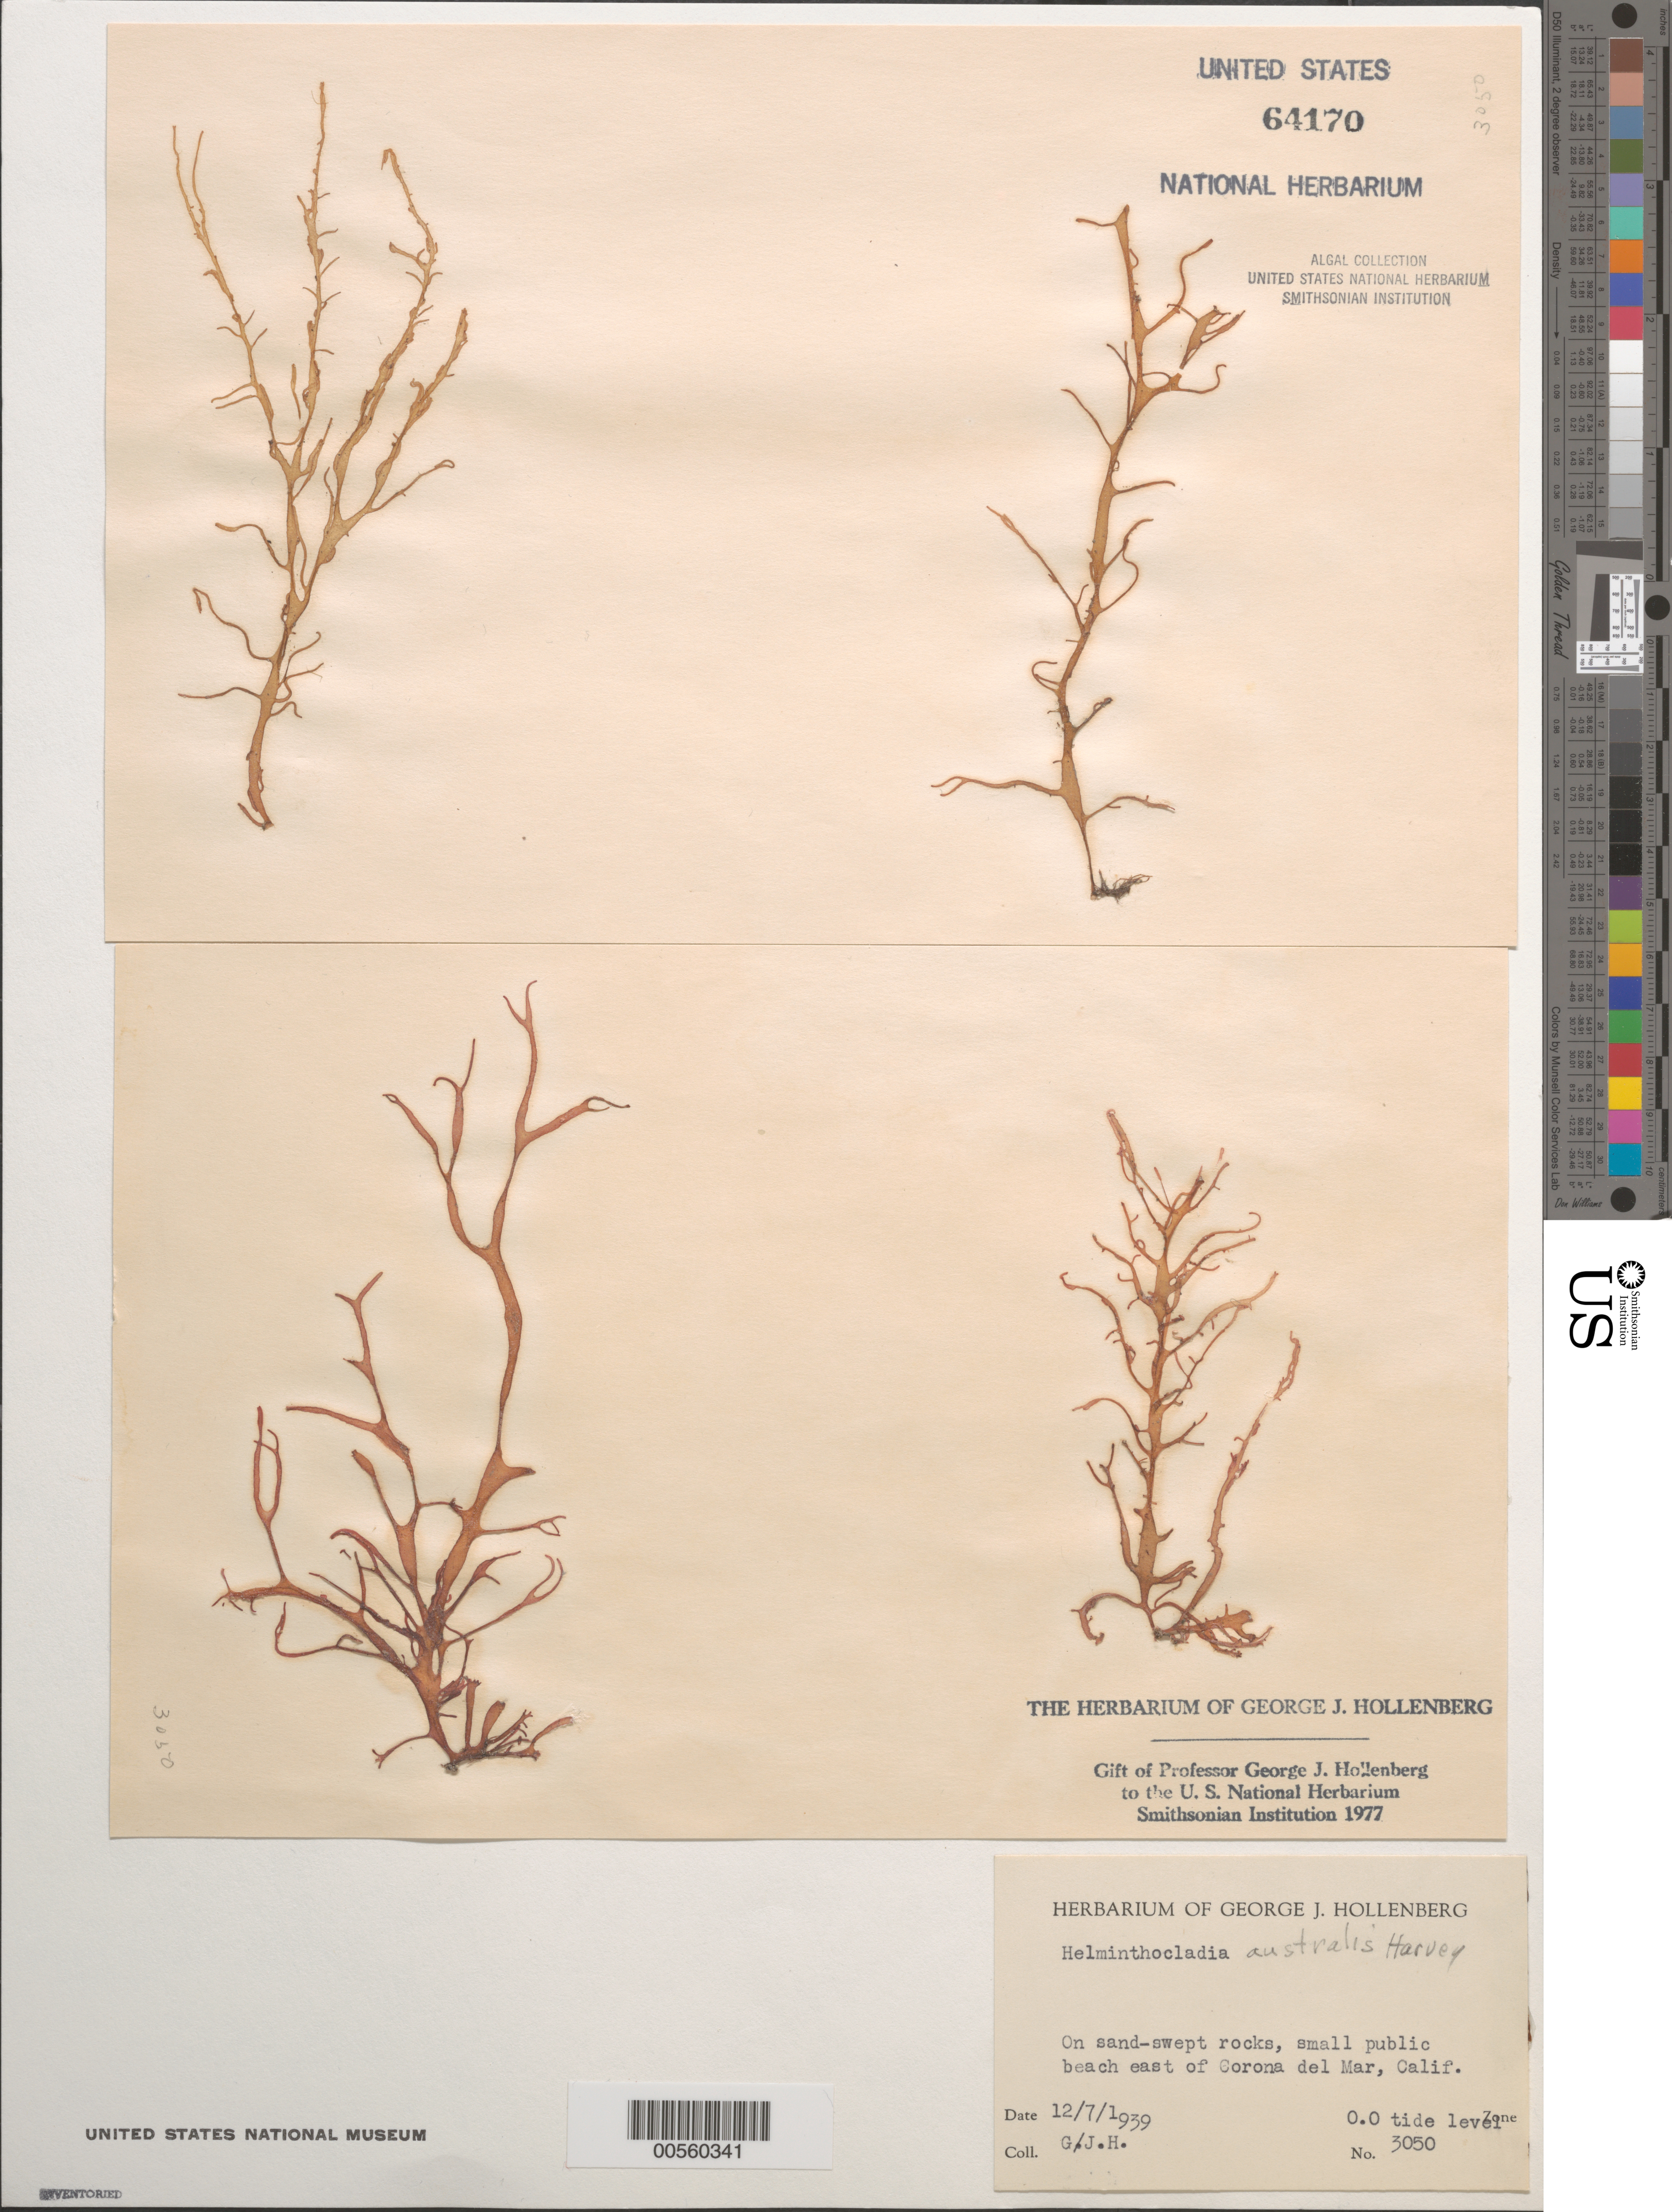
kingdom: Plantae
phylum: Rhodophyta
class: Florideophyceae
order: Nemaliales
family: Liagoraceae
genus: Helminthocladia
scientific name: Helminthocladia australis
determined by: Hollenberg, George J.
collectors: G. Hollenberg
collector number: GJH 3050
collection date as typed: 07 Dec 1939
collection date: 1939-12-07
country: United States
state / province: California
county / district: Orange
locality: Public beach east of Corona del Mar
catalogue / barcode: US 64170